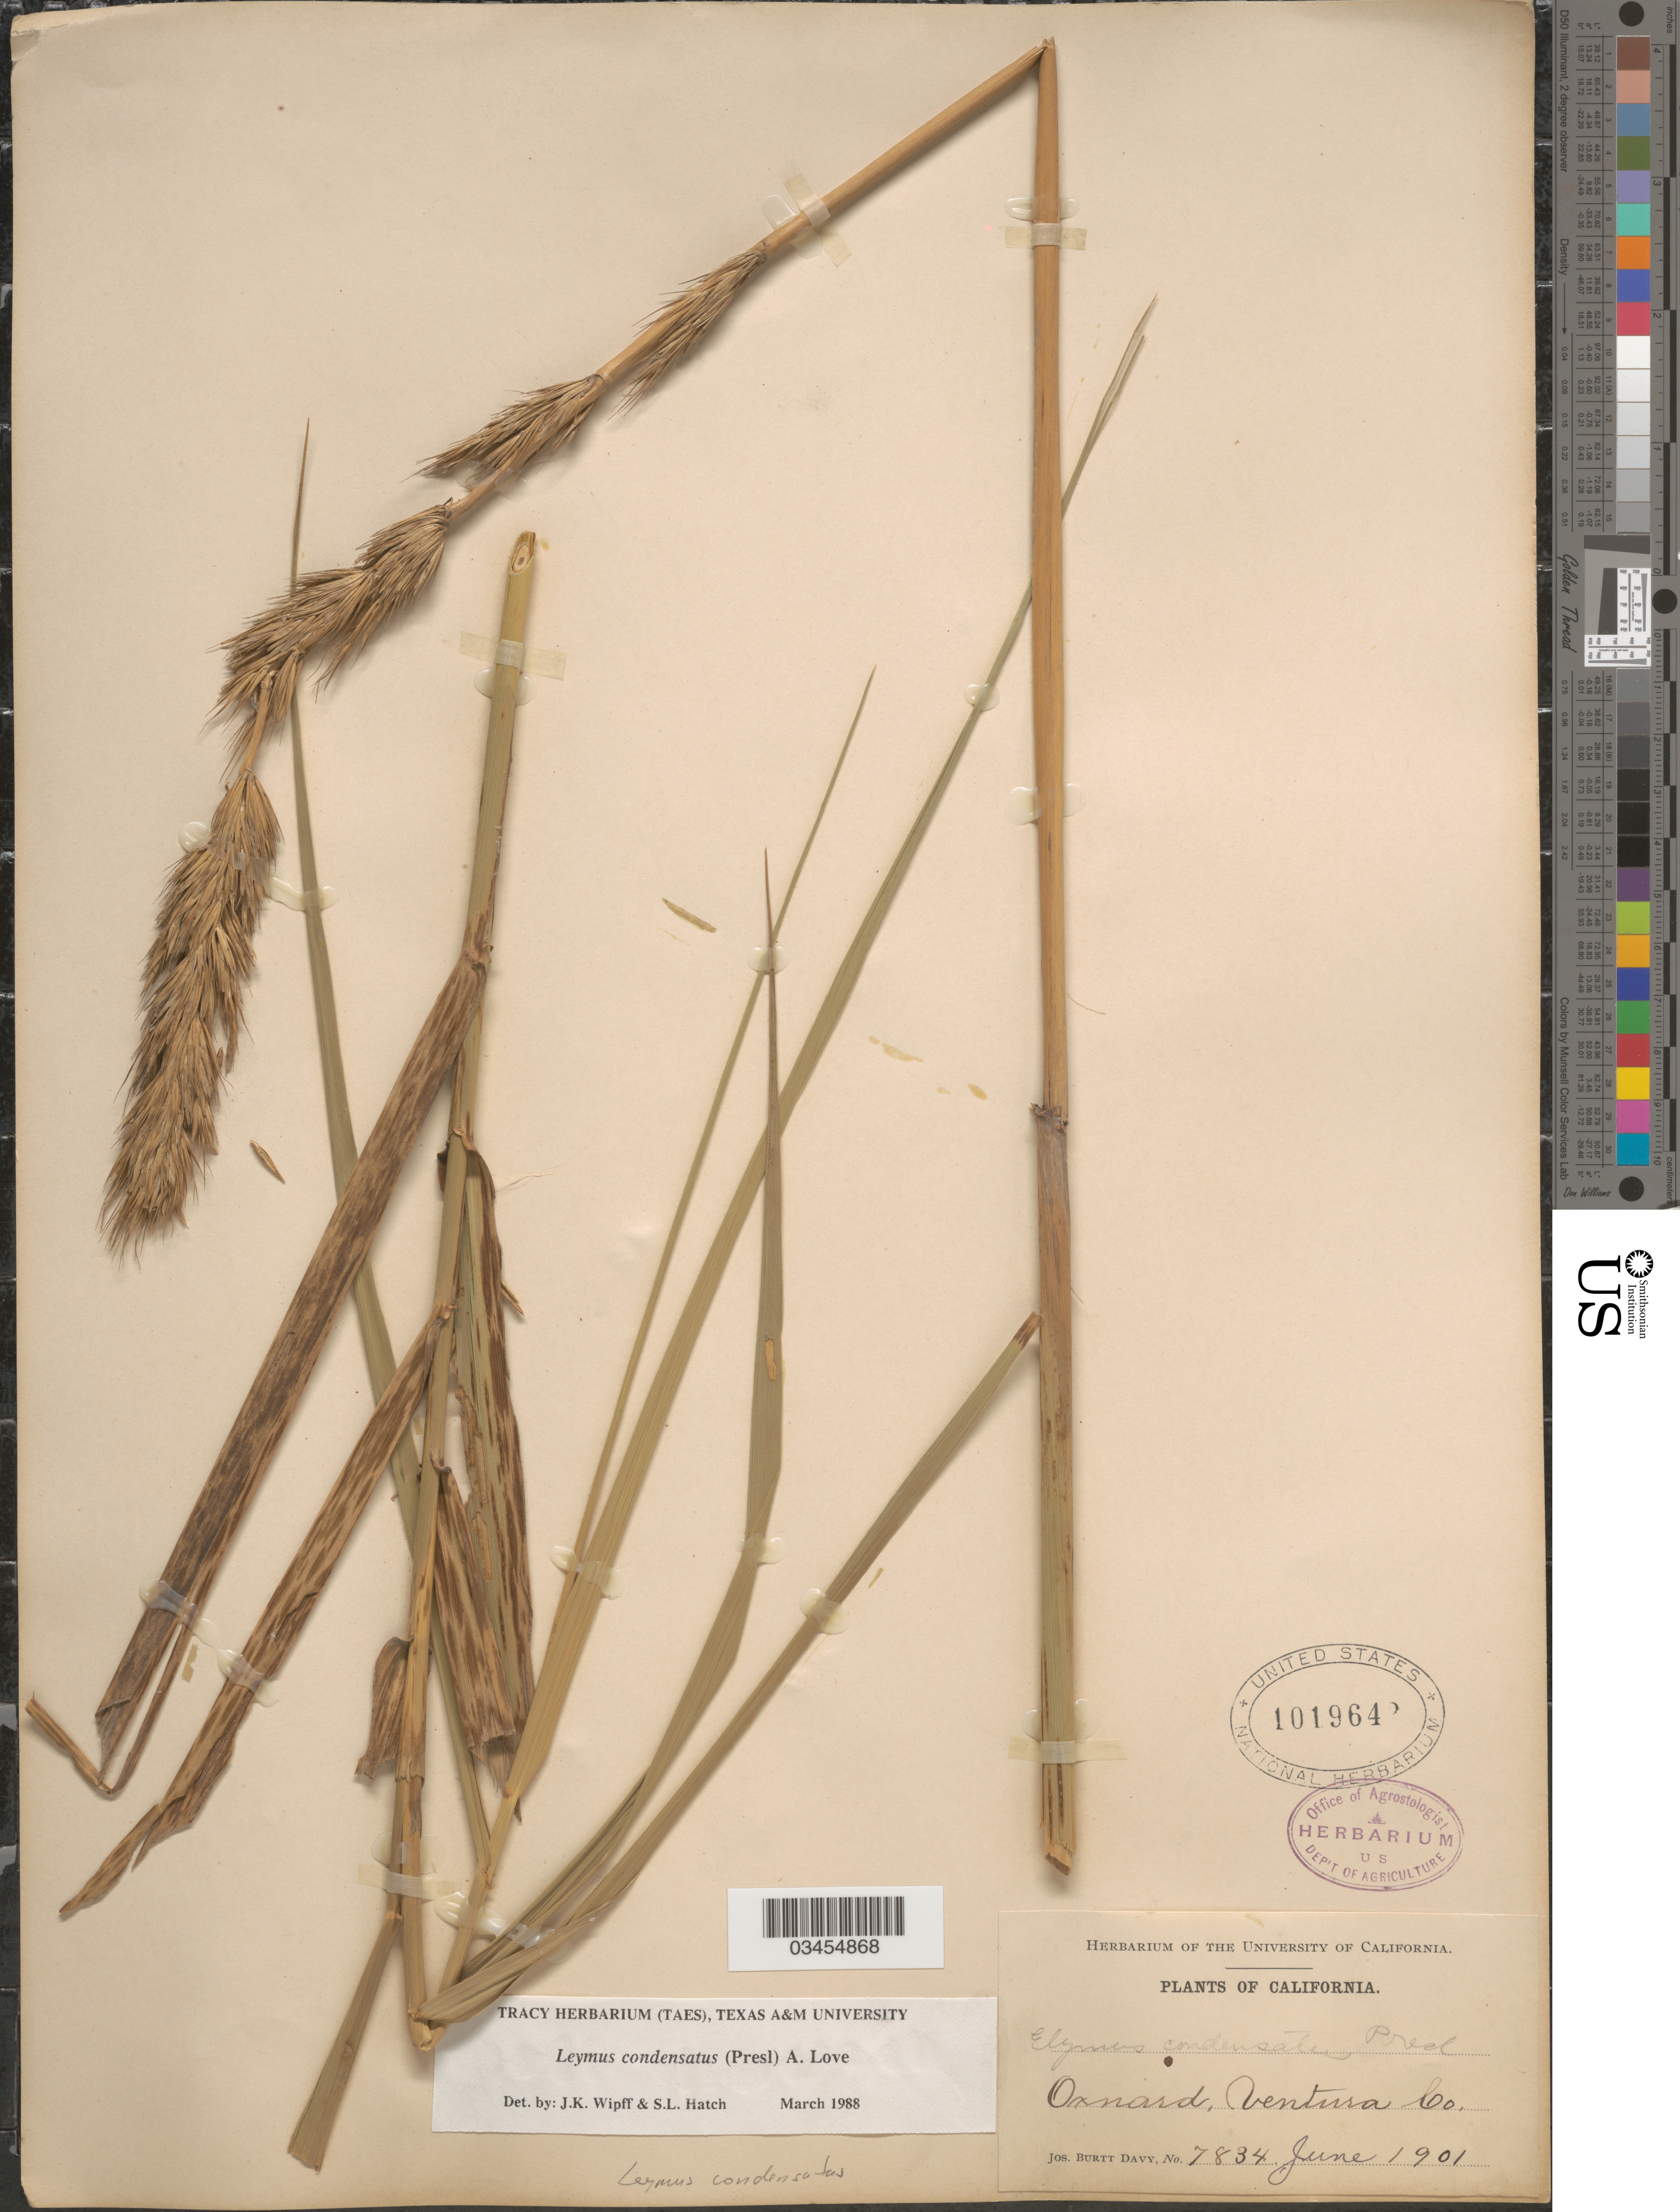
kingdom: Plantae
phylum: Tracheophyta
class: Liliopsida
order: Poales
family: Poaceae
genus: Leymus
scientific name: Leymus condensatus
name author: (J. Presl) Á. Löve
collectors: J. Burtt Davy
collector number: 7834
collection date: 1901-06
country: United States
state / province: California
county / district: Ventura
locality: Oxnard, Ventura Co.